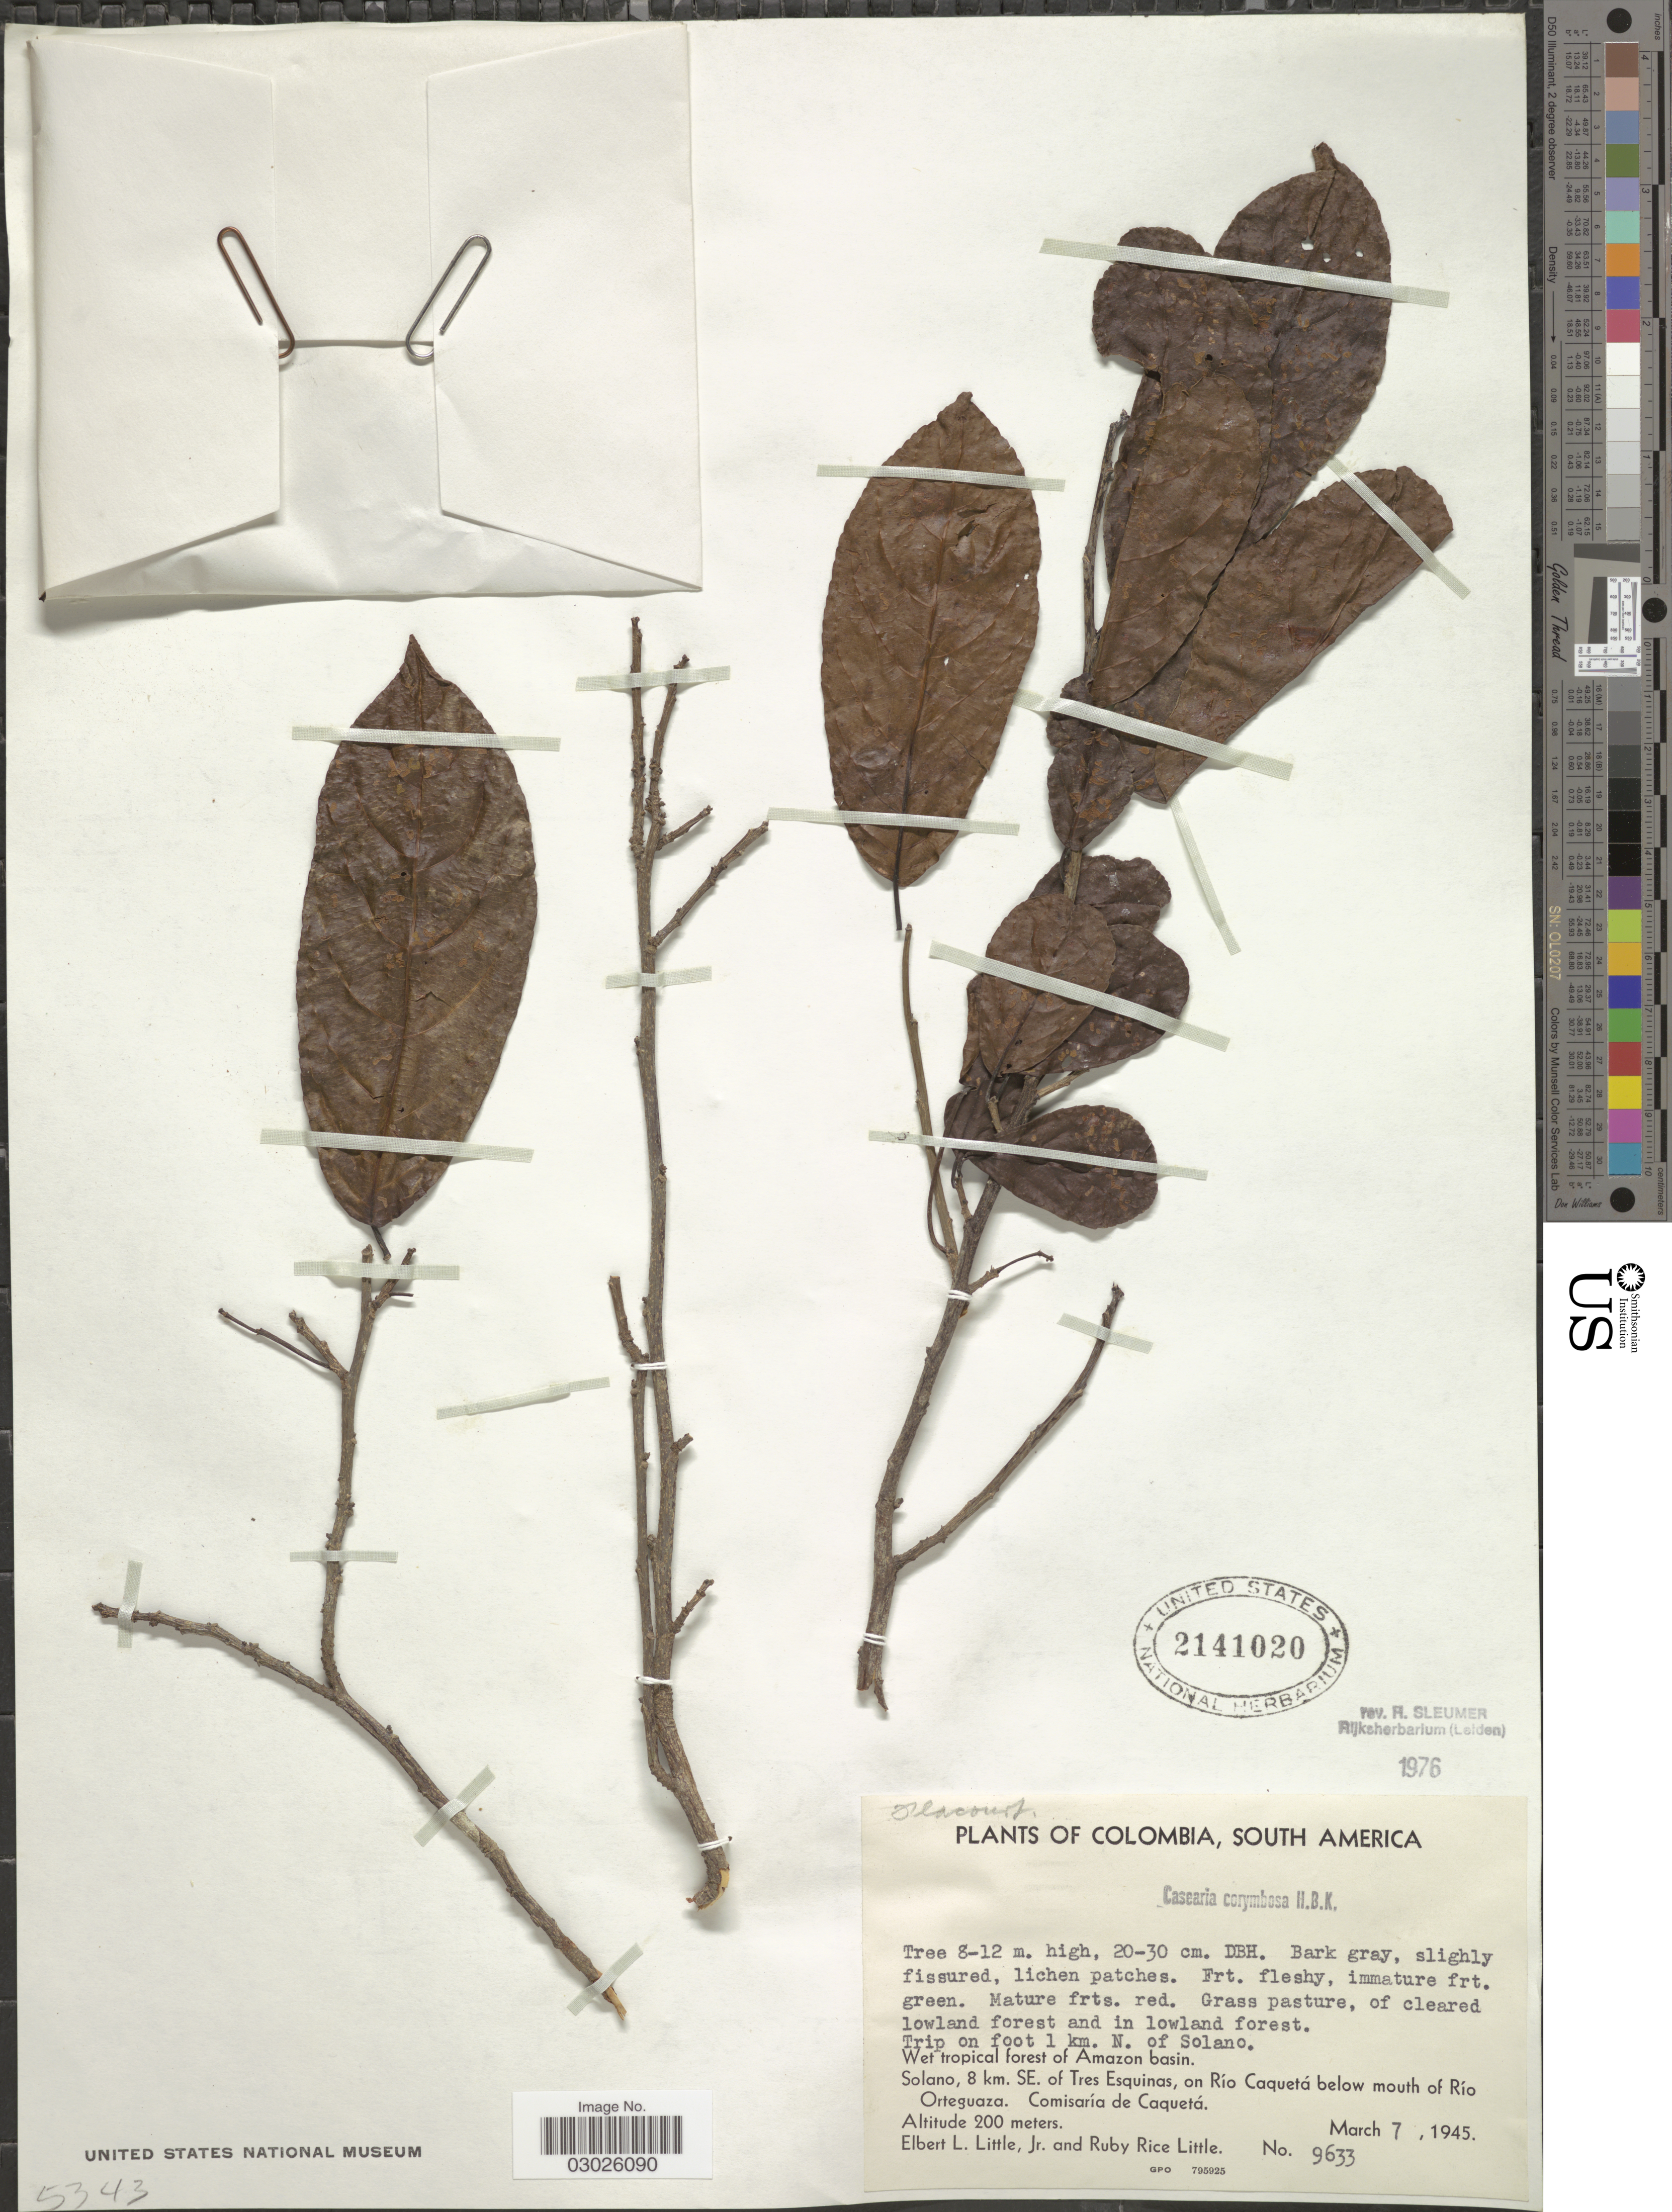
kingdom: Plantae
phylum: Tracheophyta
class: Magnoliopsida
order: Malpighiales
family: Salicaceae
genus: Casearia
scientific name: Casearia corymbosa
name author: Kunth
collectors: E. L. Little & R. R. Little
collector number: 9633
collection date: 1945-03-07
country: Colombia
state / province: Caquetá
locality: Trip on foot 1 km. N. of Solano, Solano, 8 km. SE. of Tres Esquinas, on Río Caquetá below mouth of Río Orteguaza, Comisaría de Caquetá.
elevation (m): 200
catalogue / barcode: US 2141020